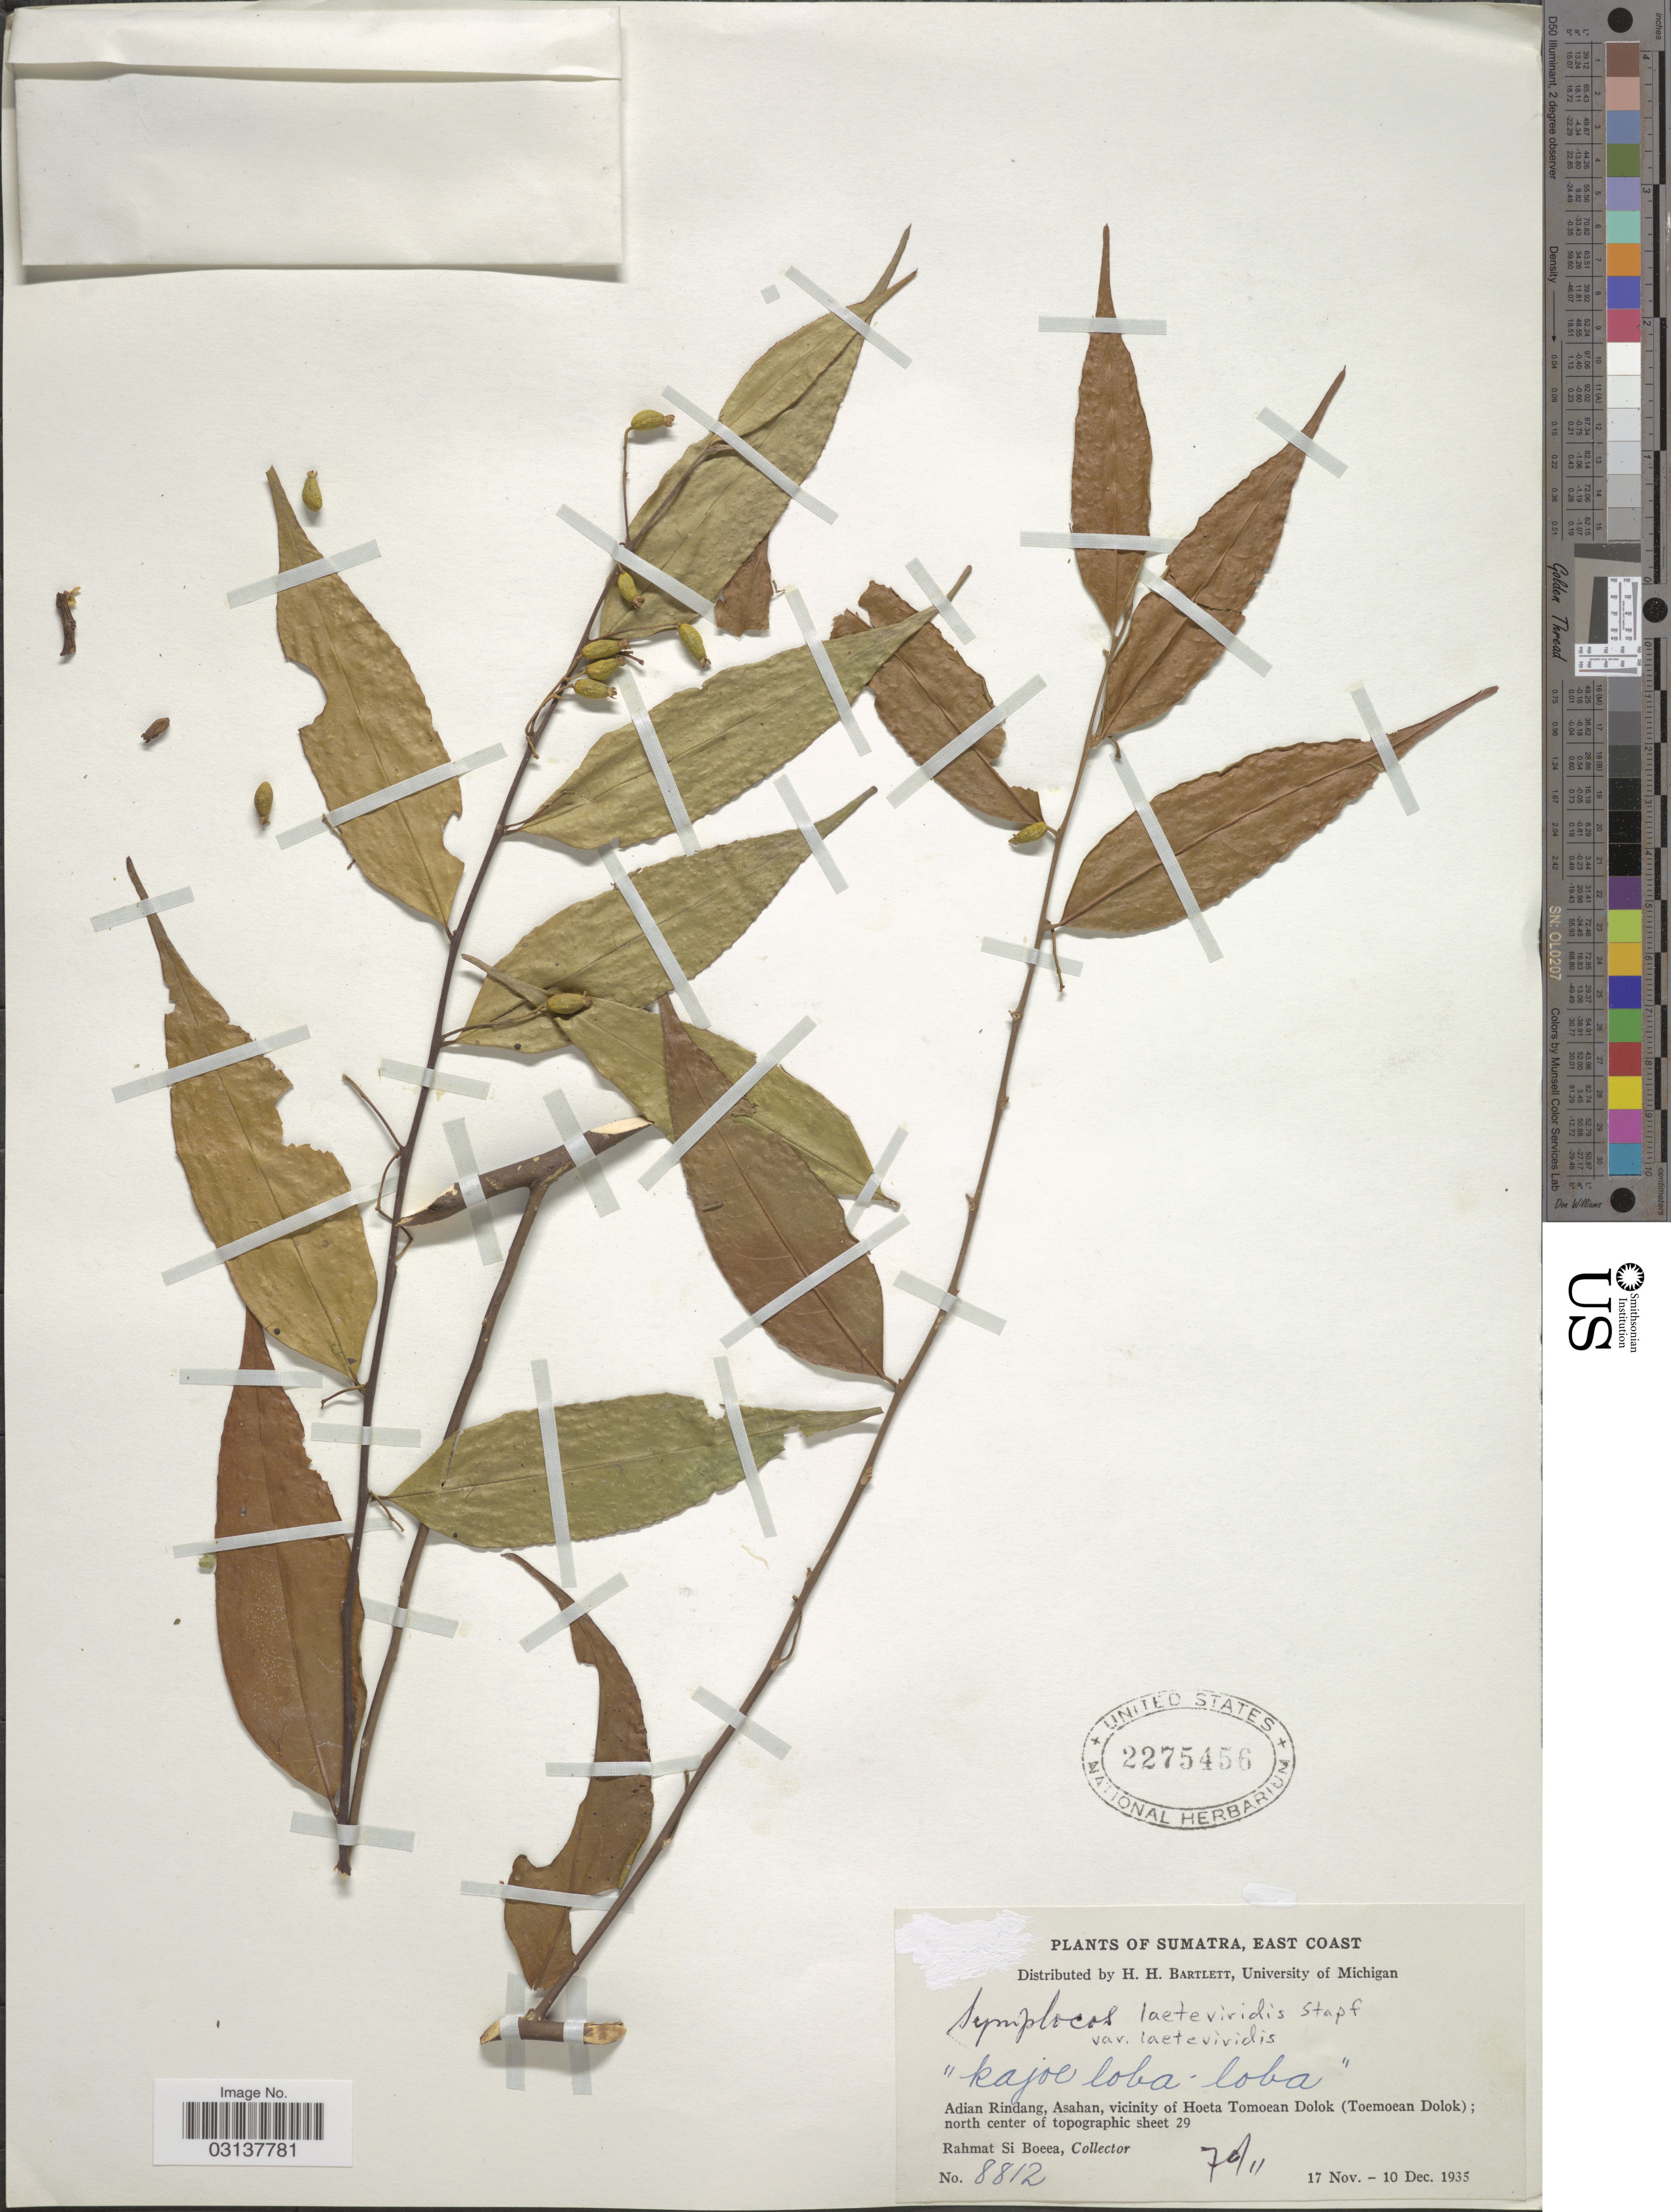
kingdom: Plantae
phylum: Tracheophyta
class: Magnoliopsida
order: Ericales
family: Symplocaceae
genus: Symplocos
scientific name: Symplocos laeteviridis var. laeteviridis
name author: Stapf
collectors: Rahmat Si Boeea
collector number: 8812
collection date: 1935-11-17/1935-12-10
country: Indonesia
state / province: Sumatra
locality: Sumatra, East Coast, Adian Rindang, Asahan, vicinity of Hoeta Tomoean Dolok (Toemoean Dolok); north center of topographic sheet 29.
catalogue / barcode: US 2275456